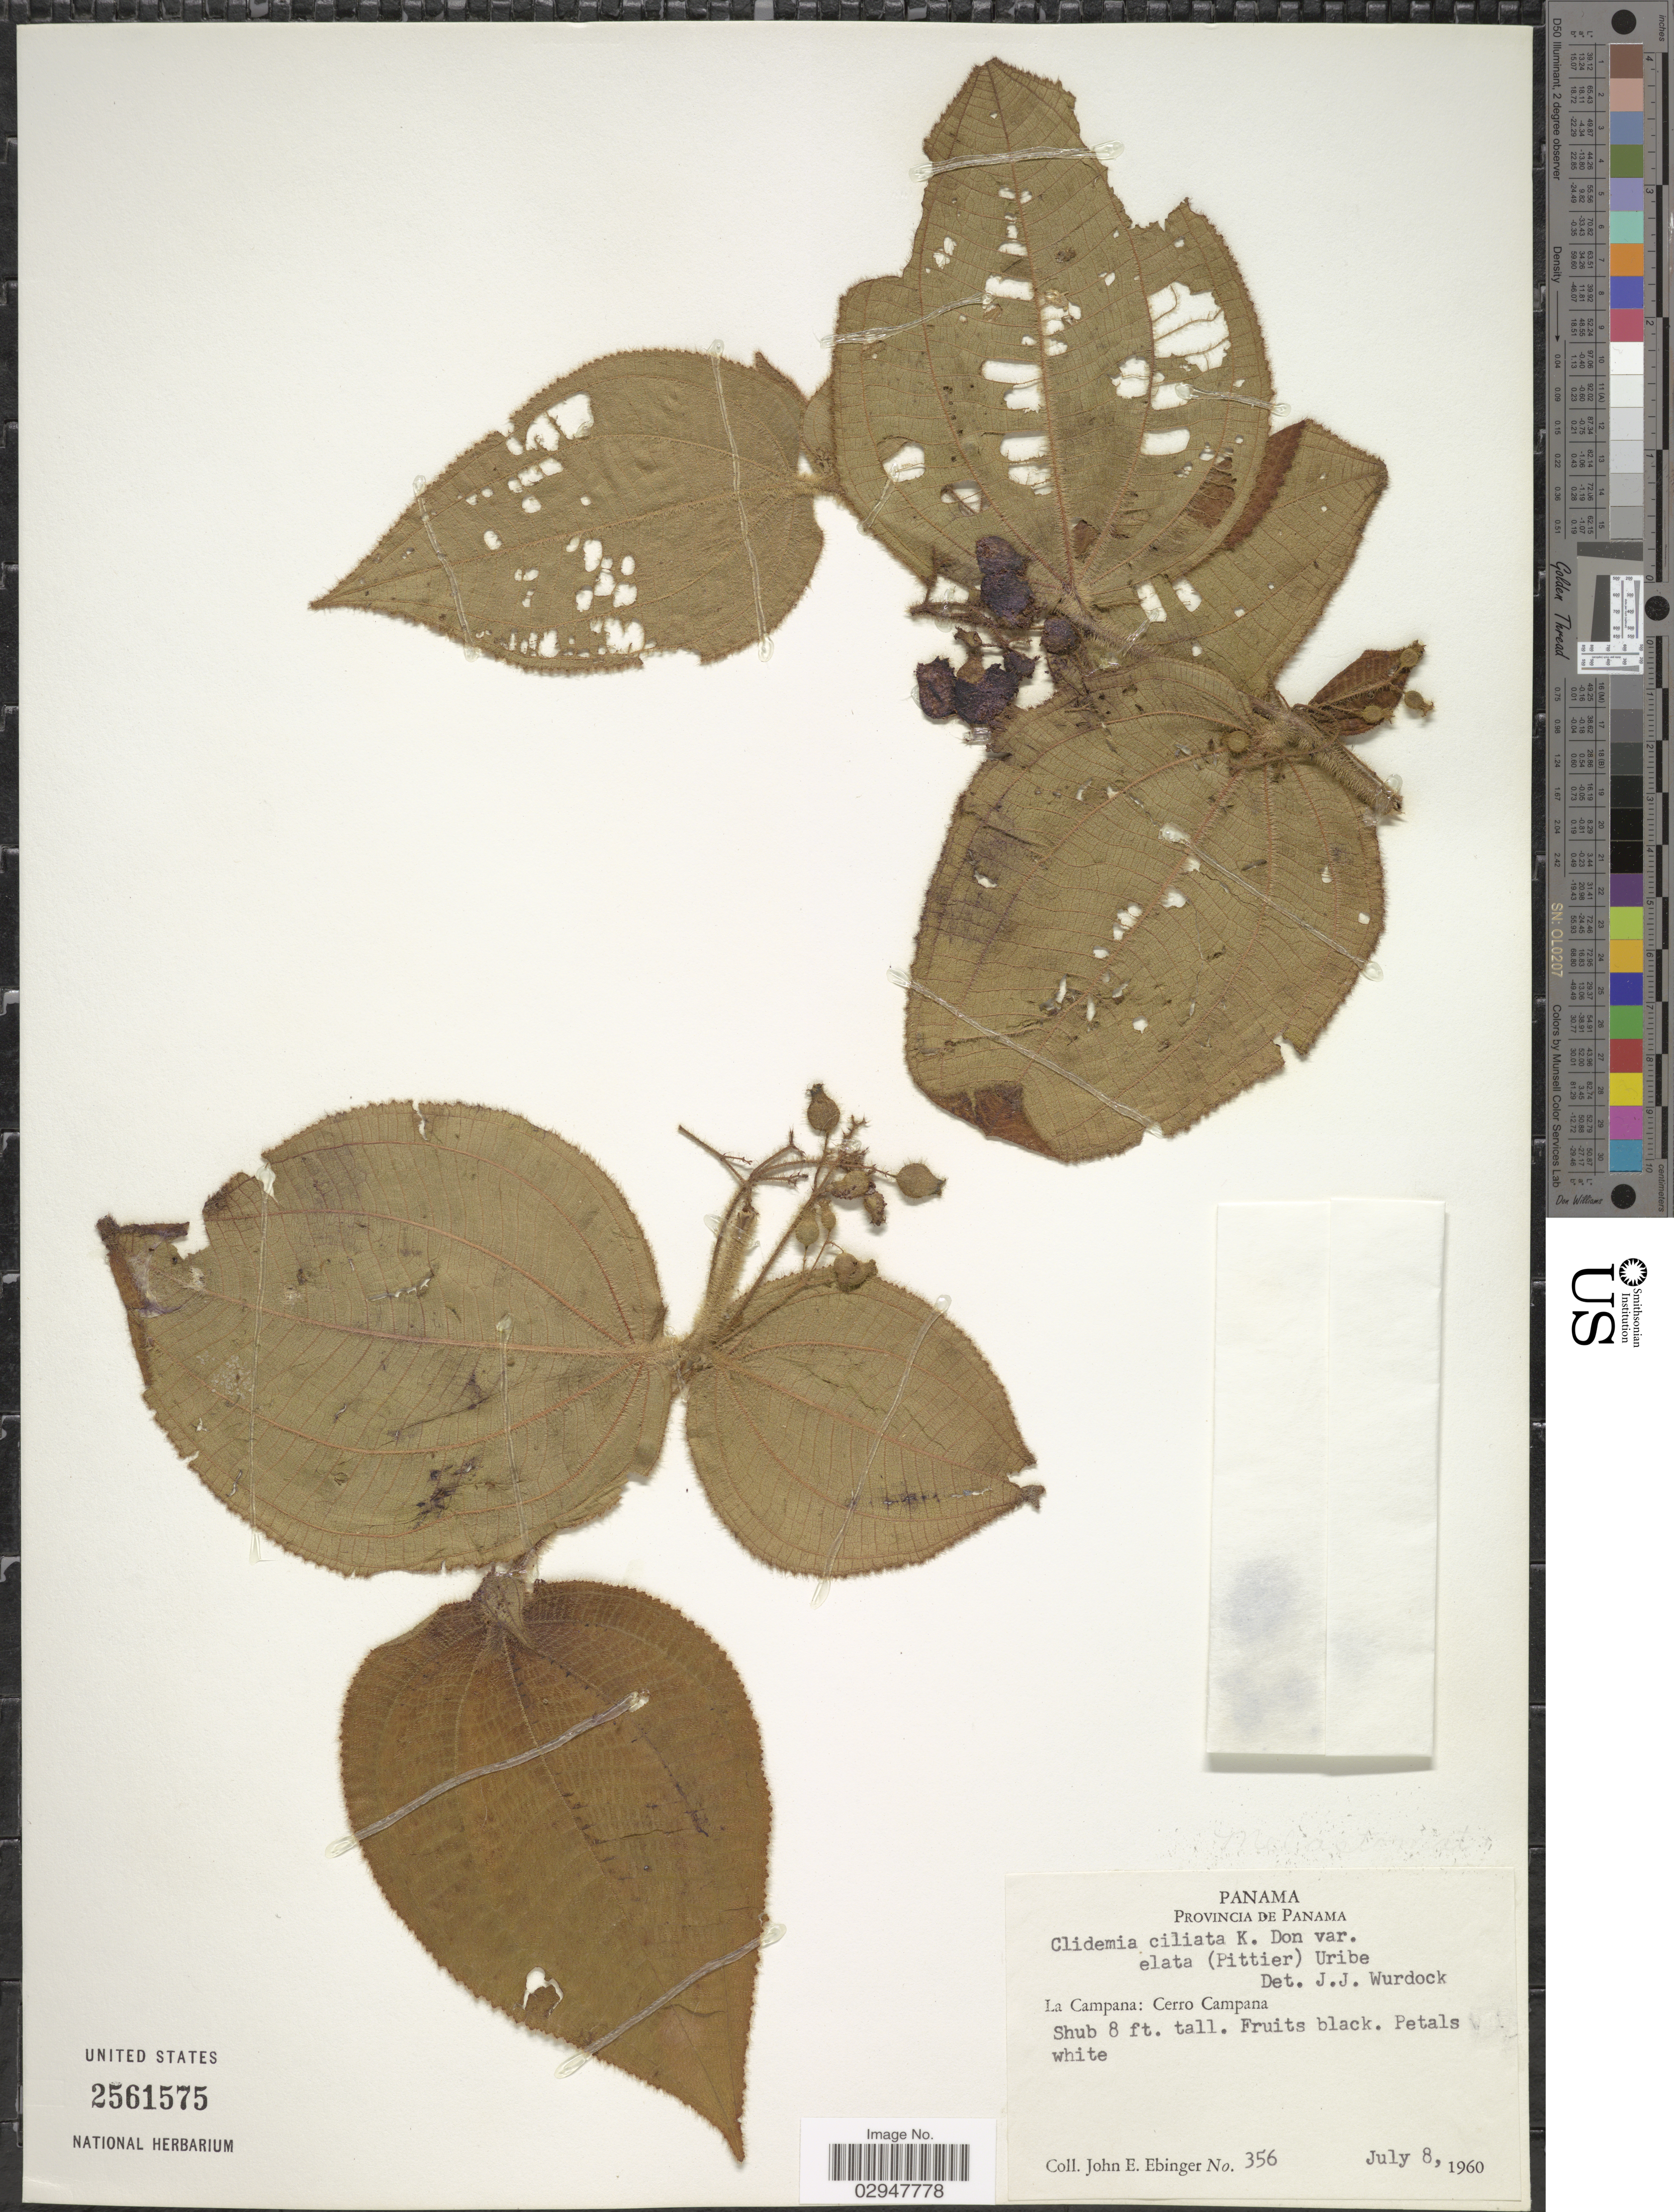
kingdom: Plantae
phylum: Tracheophyta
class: Magnoliopsida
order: Myrtales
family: Melastomataceae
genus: Clidemia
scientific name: Clidemia elata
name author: Pittier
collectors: J. Ebinger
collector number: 356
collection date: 1960-07-08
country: Panama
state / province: Panamá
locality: La Campana: Cerro Campana.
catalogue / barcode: US 2561575